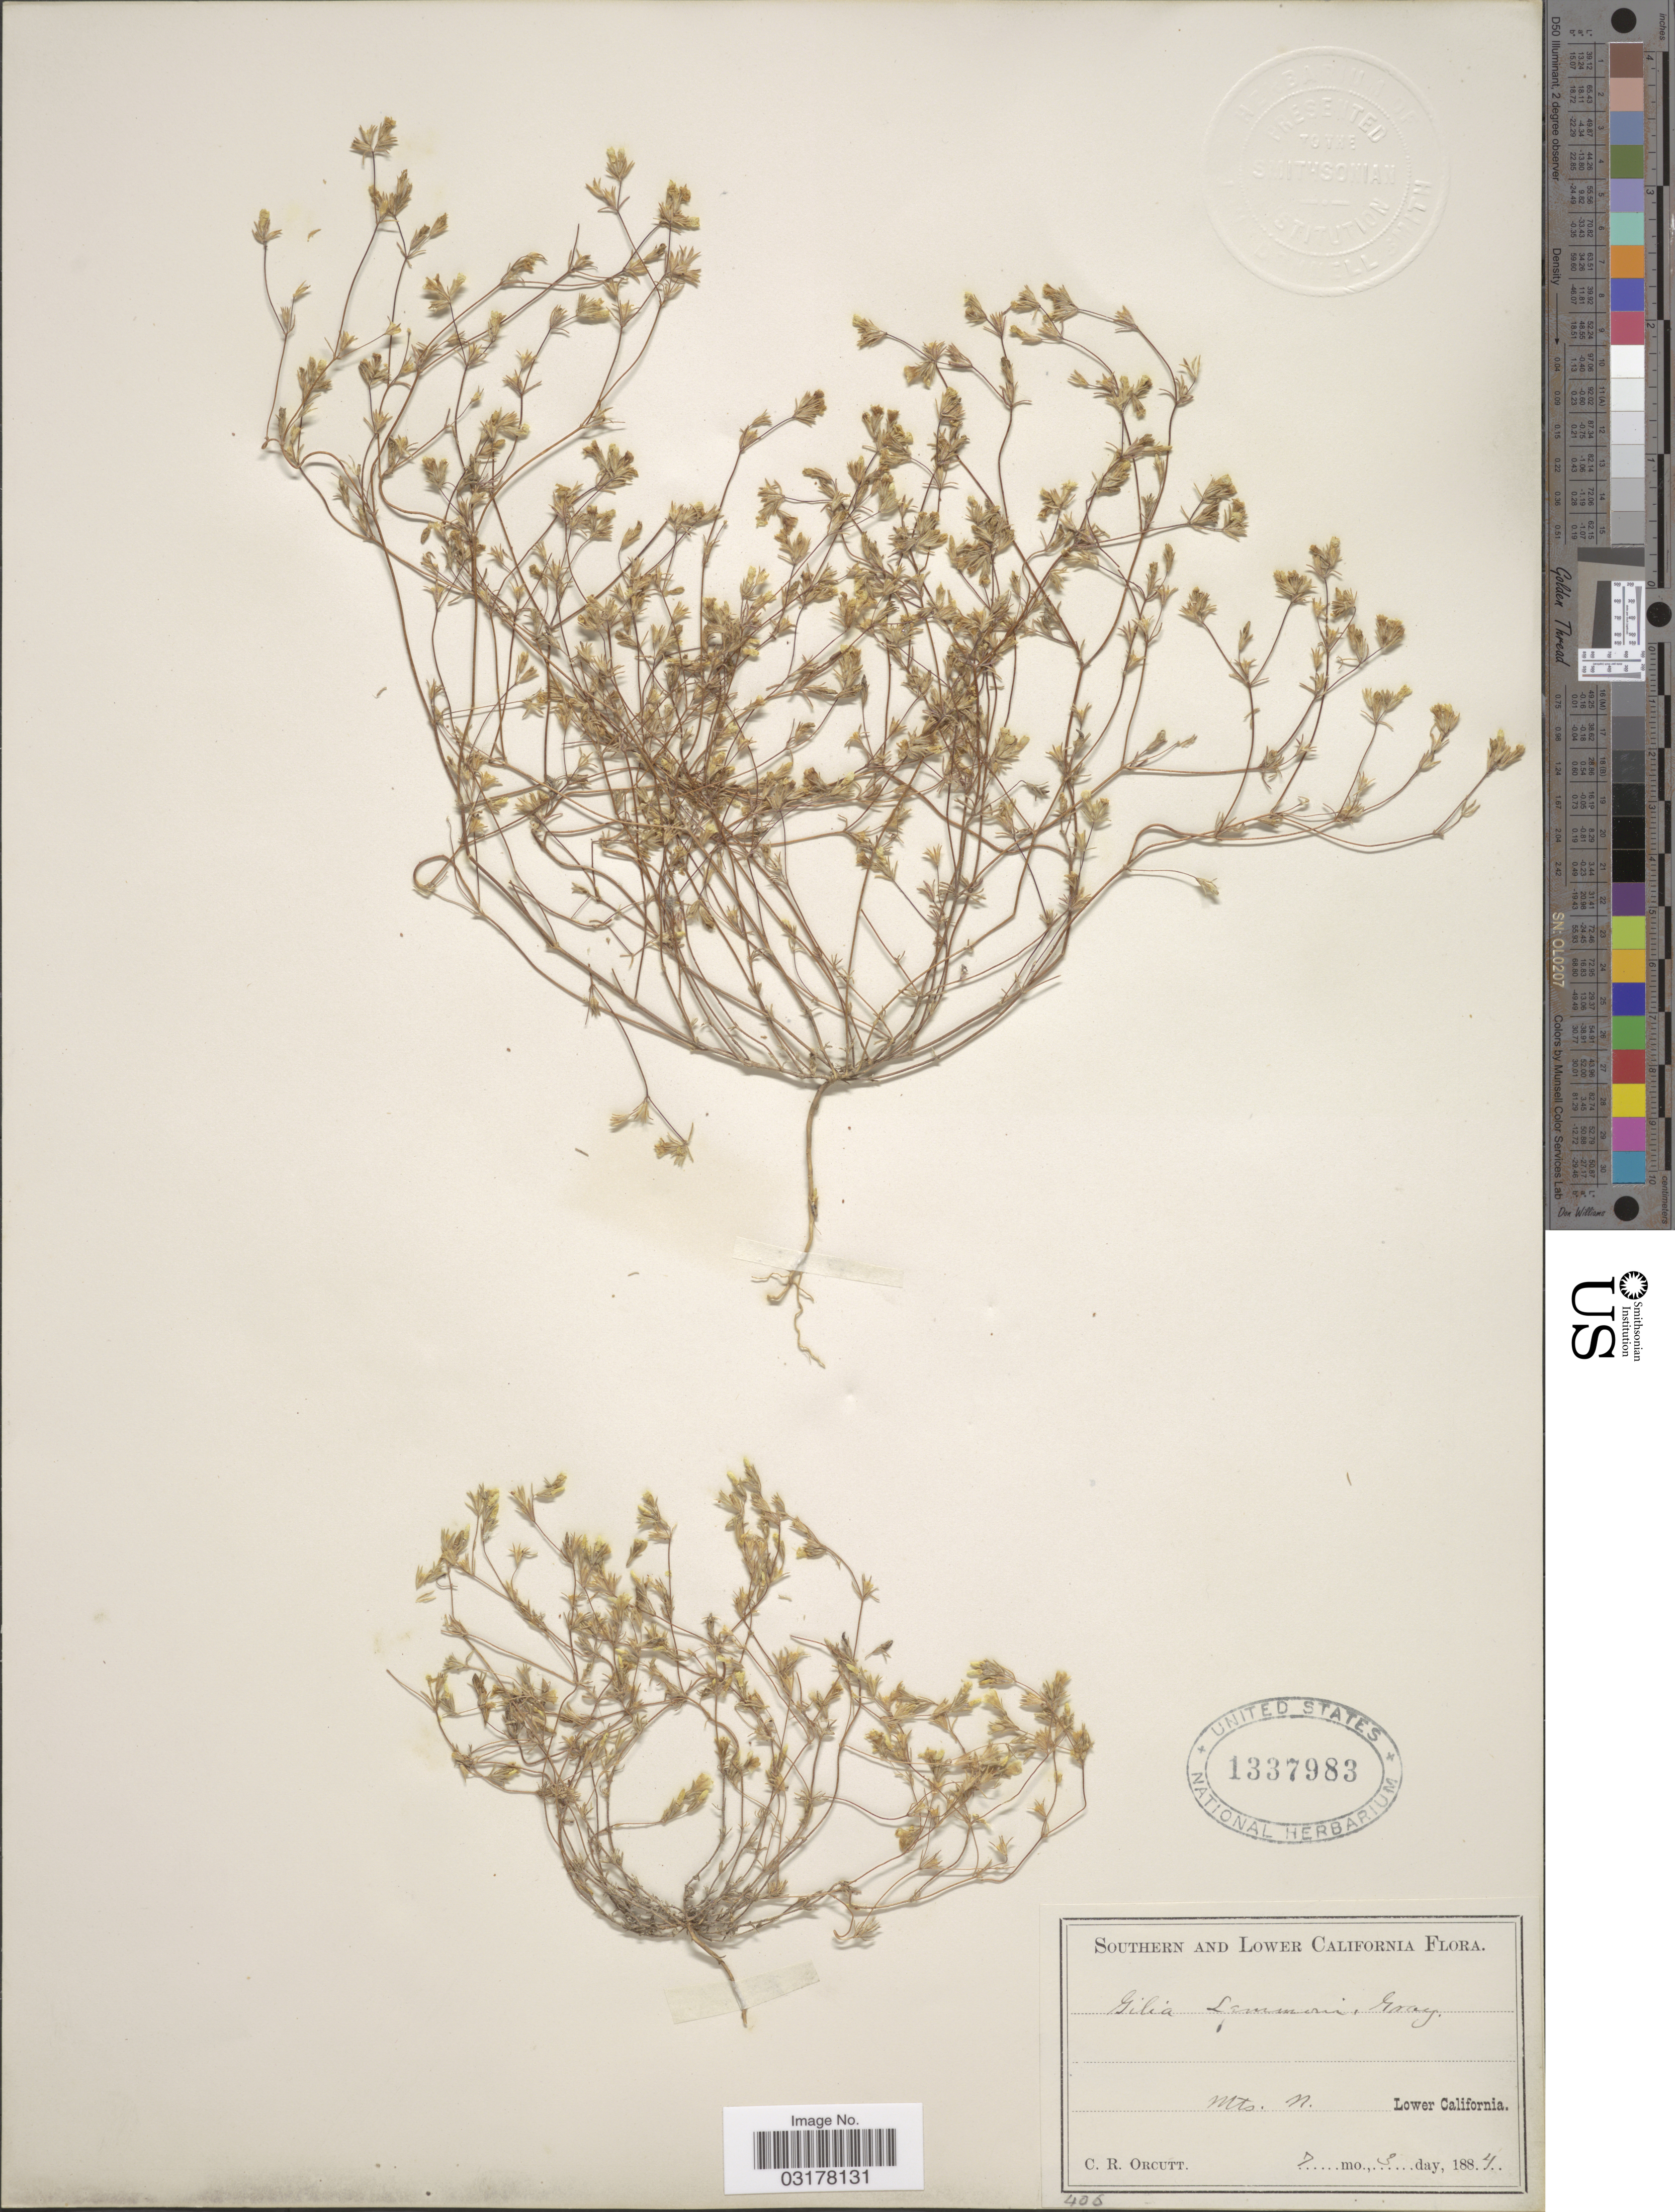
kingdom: Plantae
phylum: Tracheophyta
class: Magnoliopsida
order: Ericales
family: Polemoniaceae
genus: Leptosiphon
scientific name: Leptosiphon lemmonii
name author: (A. Gray) J.M. Porter & L.A. Johnson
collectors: C. R. Orcutt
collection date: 1884-07-03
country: Mexico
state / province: Baja California Norte / Baja California Sur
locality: Mts. N. Lower California.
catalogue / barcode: US 1337983